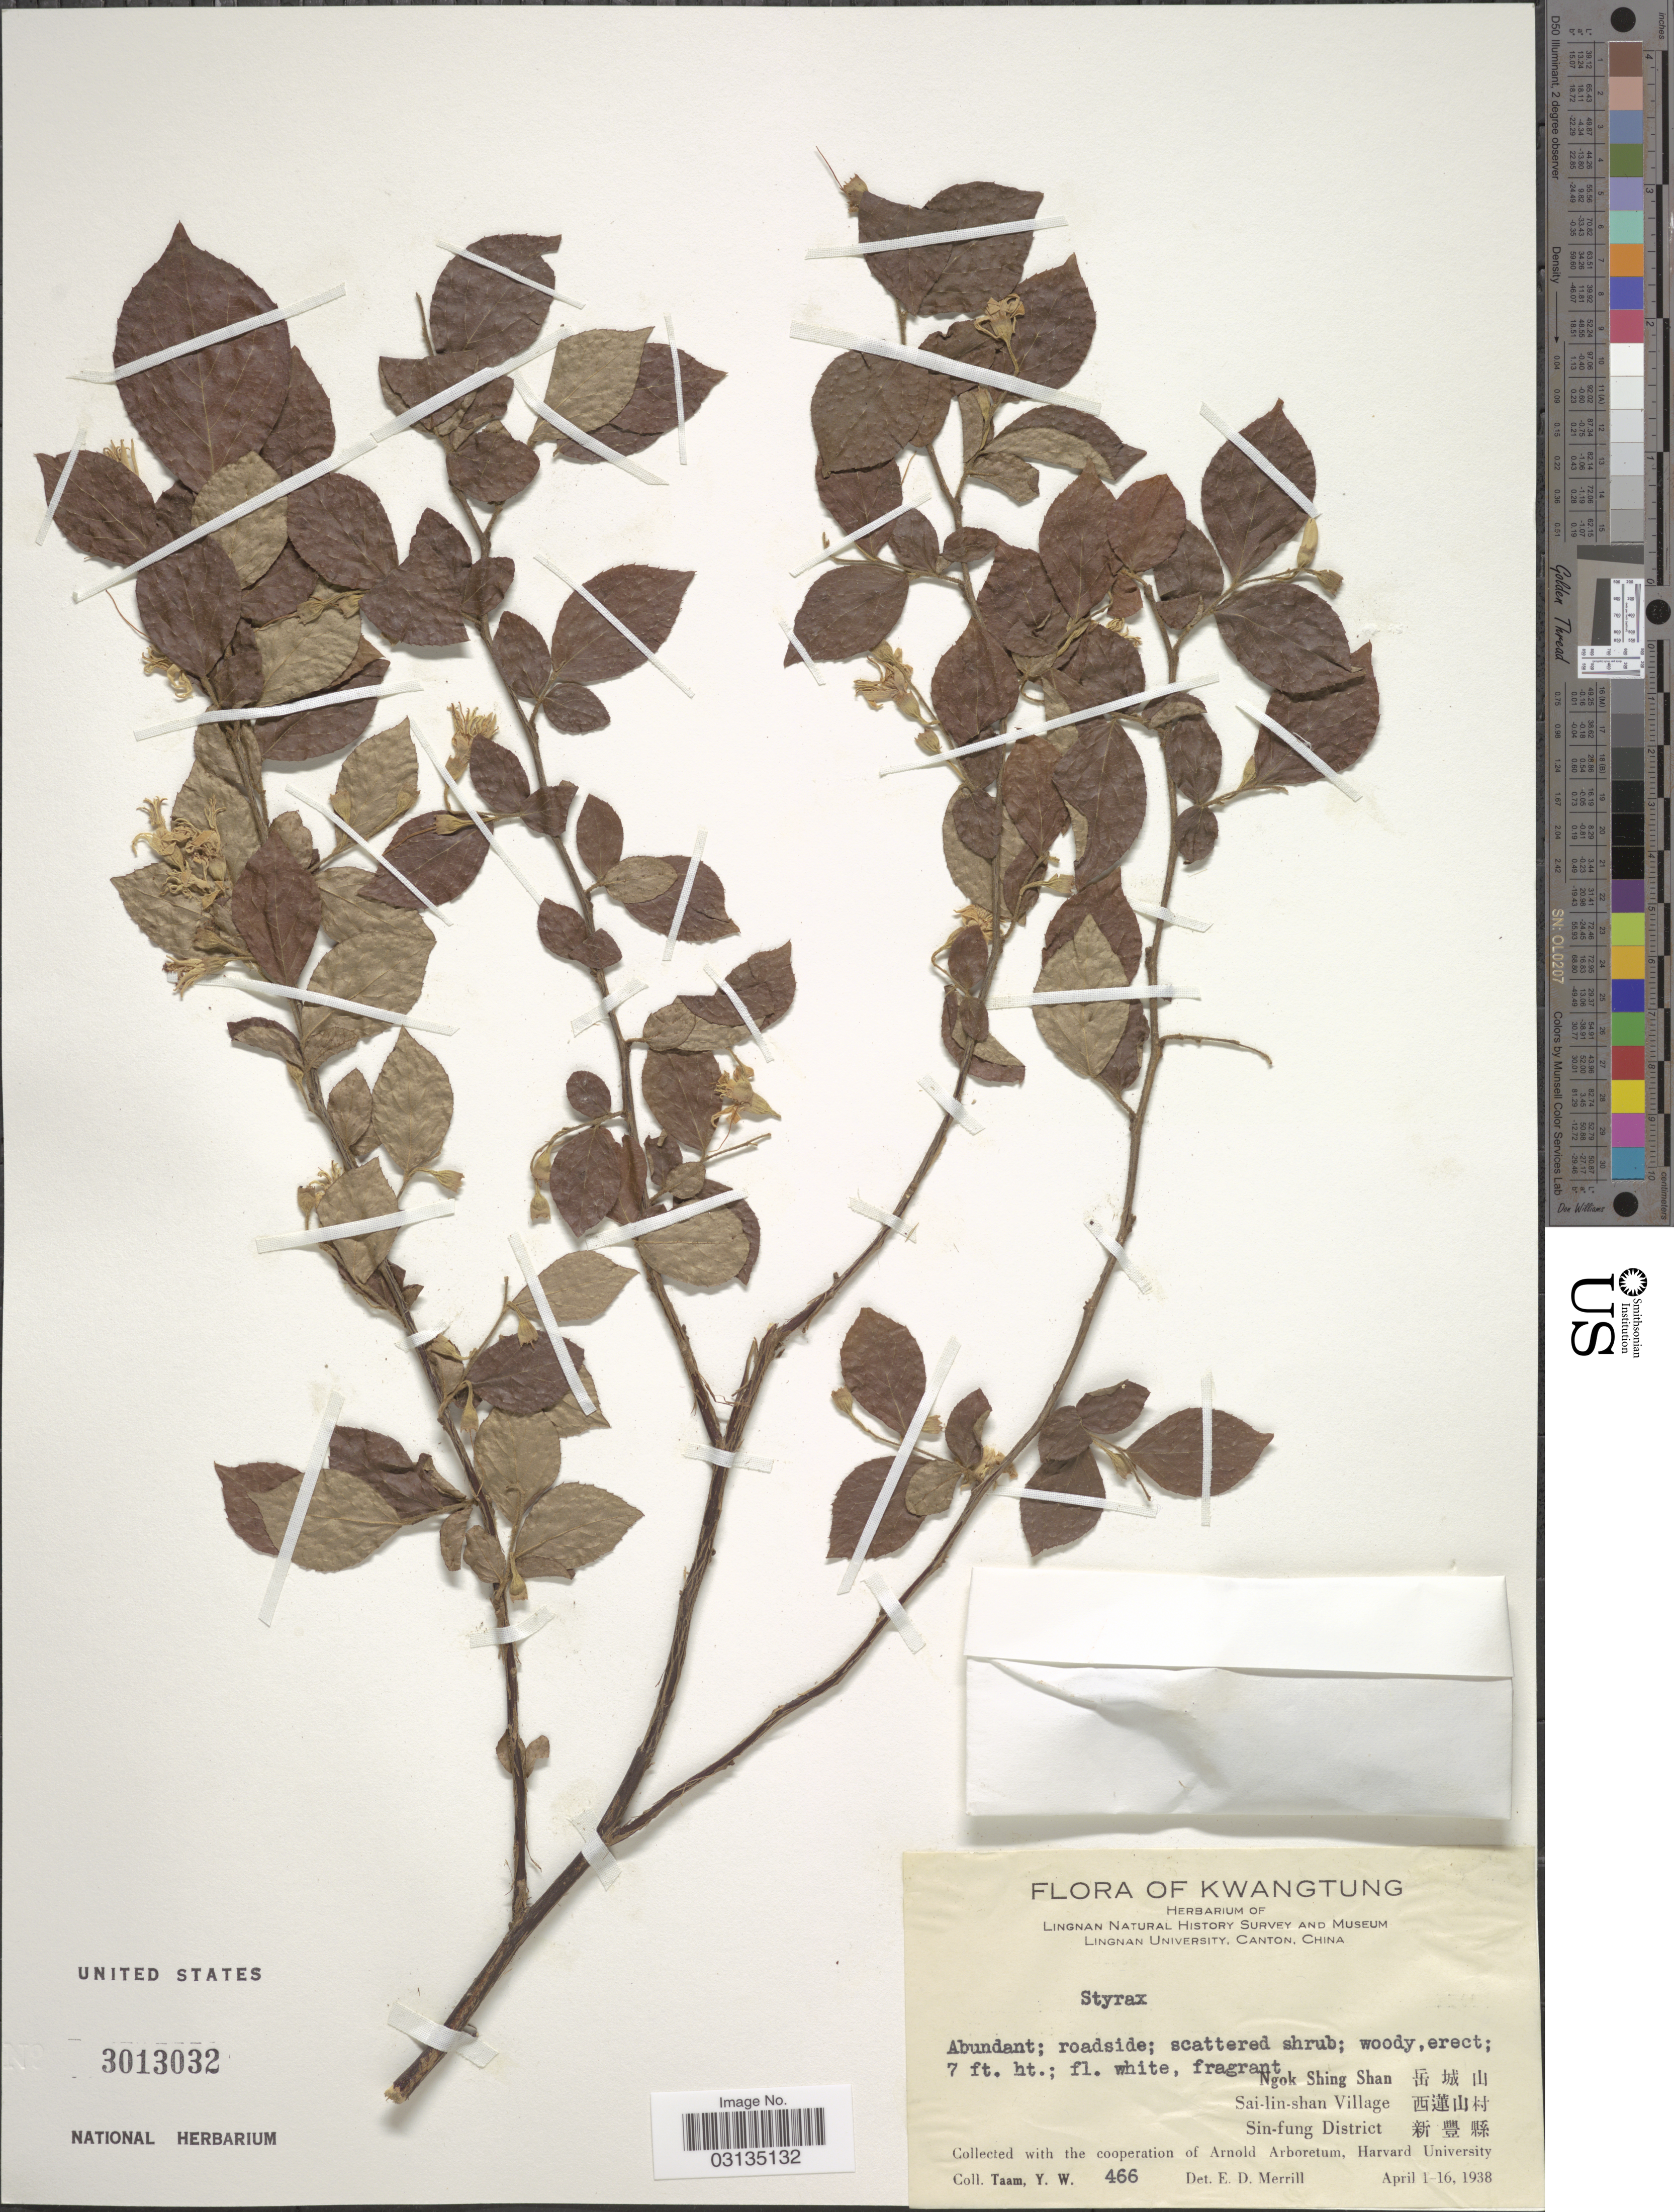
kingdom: Plantae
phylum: Tracheophyta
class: Magnoliopsida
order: Ericales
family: Styracaceae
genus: Styrax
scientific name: Styrax sp.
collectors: Y. W. Taam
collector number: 466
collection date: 1938-04-01/1938-04-16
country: China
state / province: Guangdong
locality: Kwangtung, Ngok Shing Shan, Sai-lin-shan Village, Sin-fung District.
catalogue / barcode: US 3013032